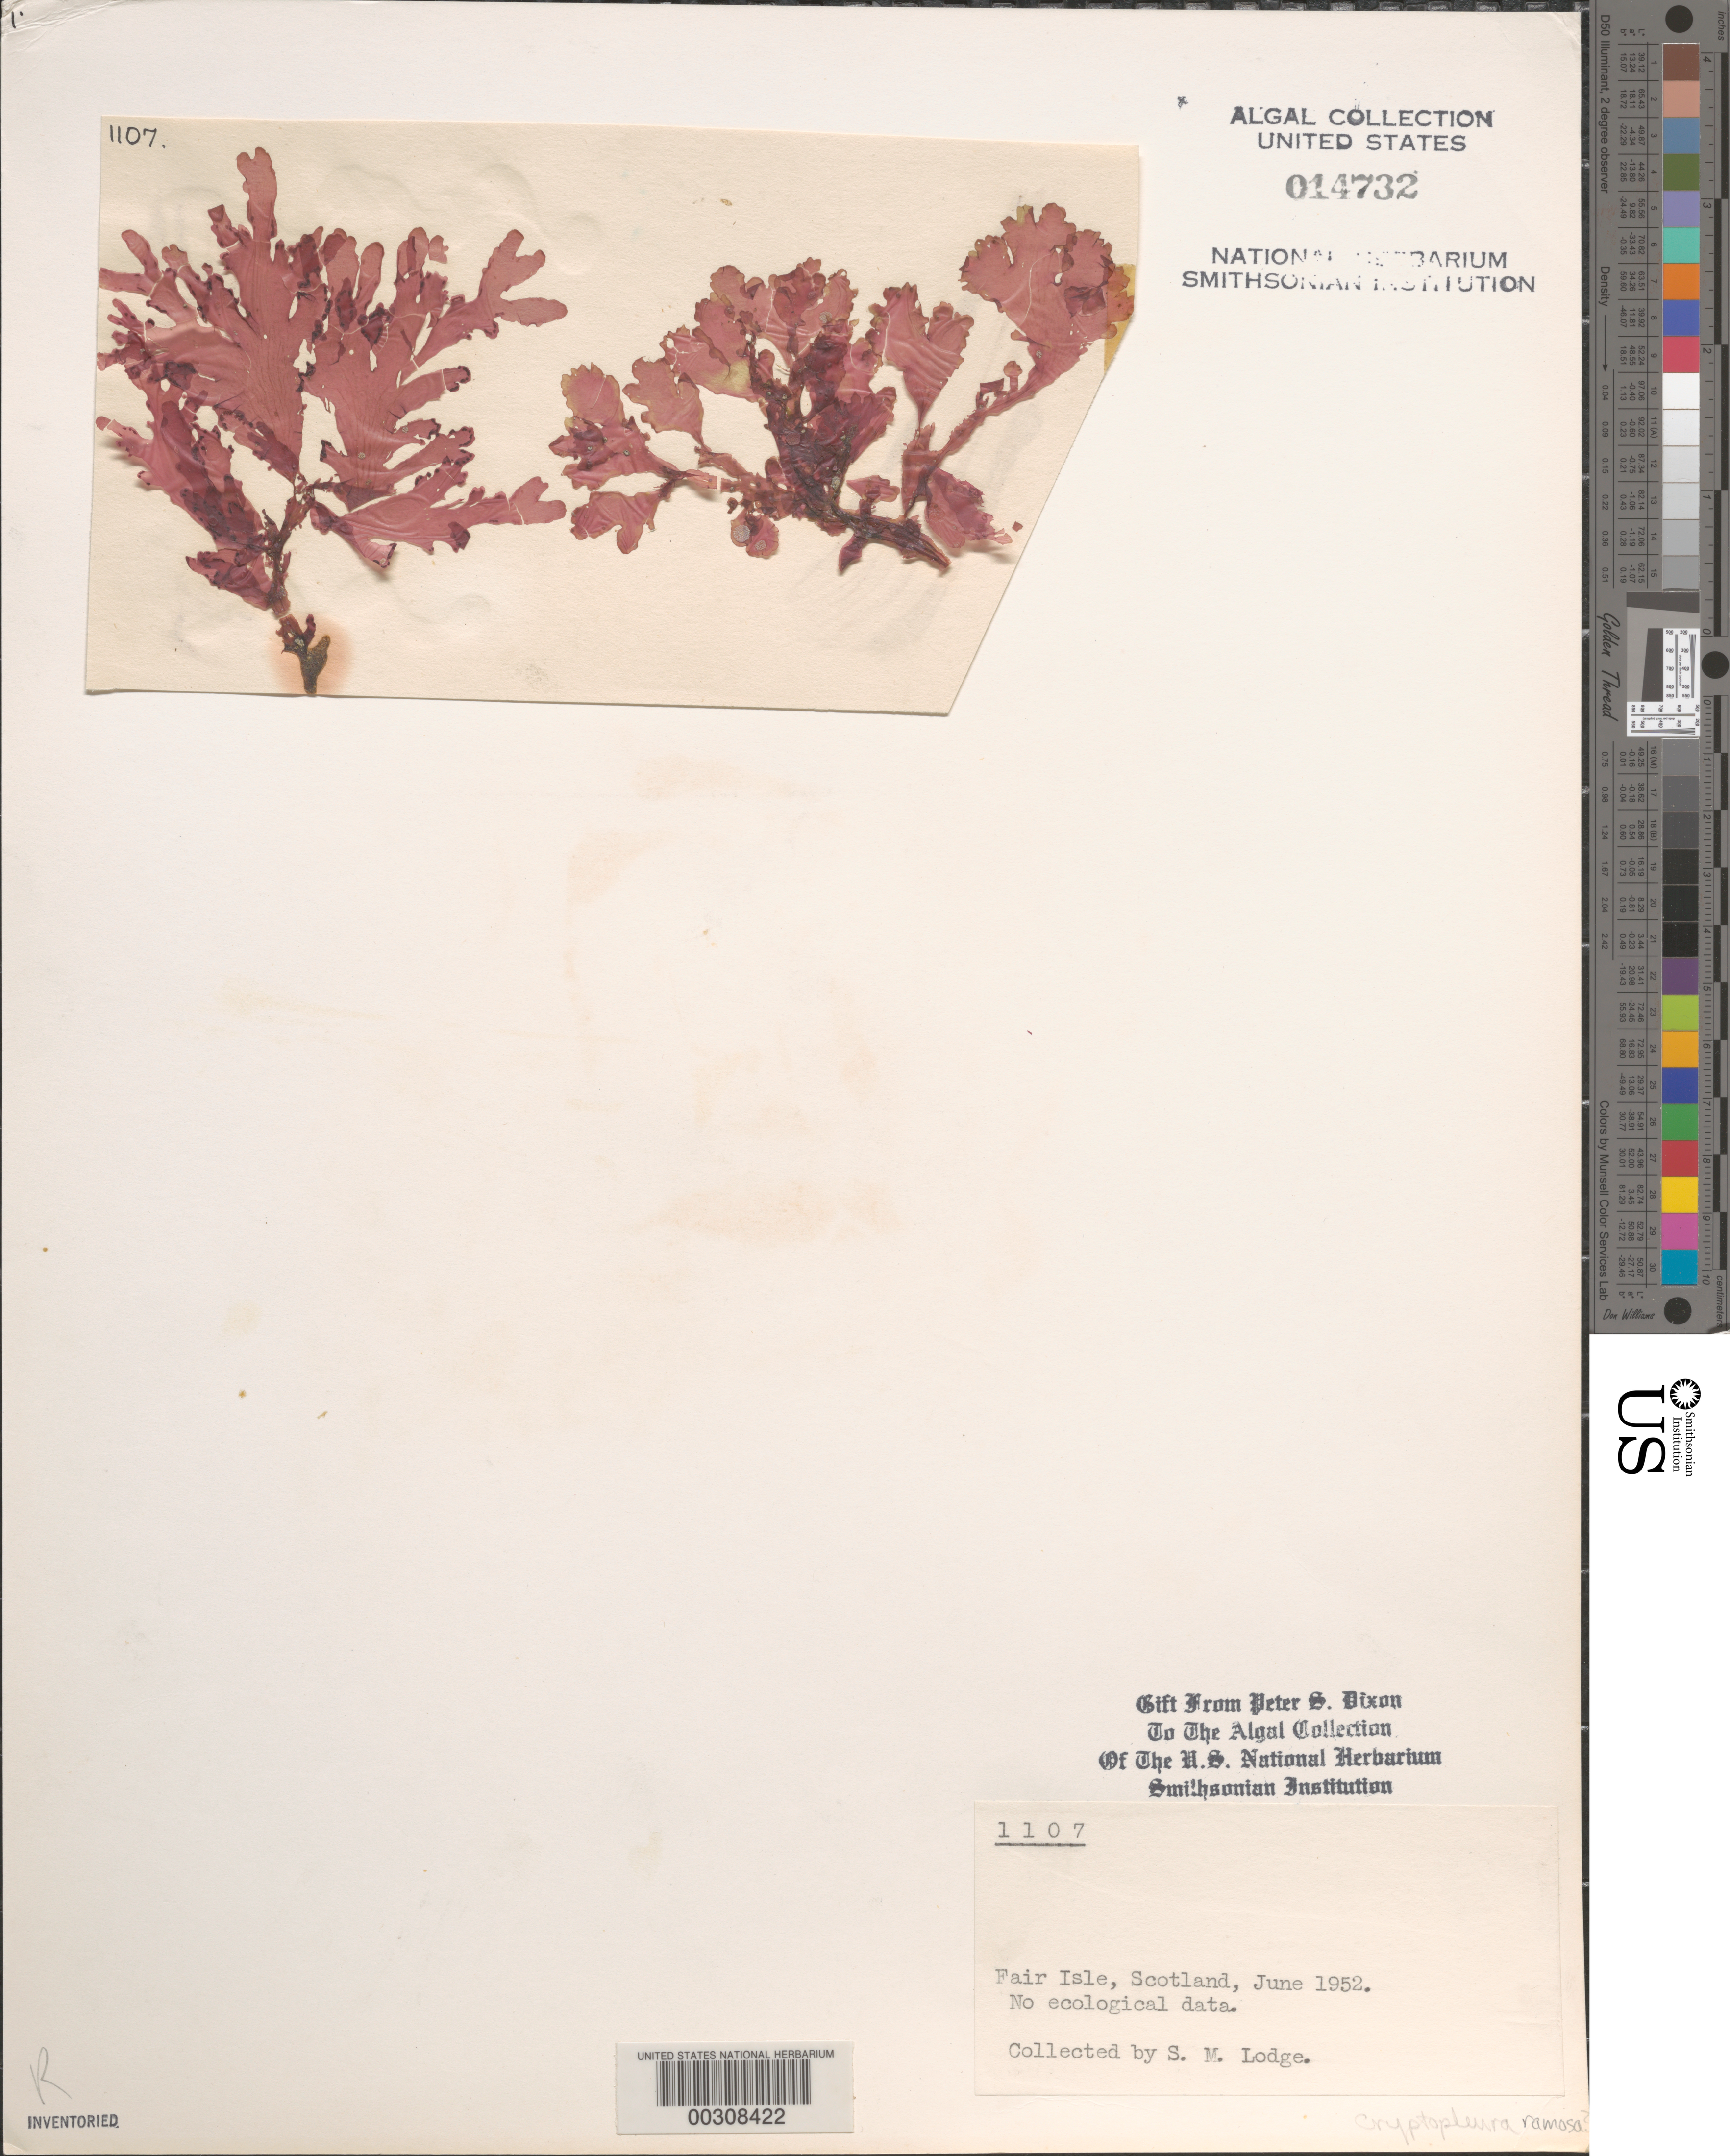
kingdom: Plantae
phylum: Rhodophyta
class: Florideophyceae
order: Ceramiales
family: Delesseriaceae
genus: Cryptopleura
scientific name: Cryptopleura ramosa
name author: (Huds.) L.M. Newton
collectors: S. Lodge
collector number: PSD 1107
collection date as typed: Jun 1952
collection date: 1952-06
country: United Kingdom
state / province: Scotland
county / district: Shetland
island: Fair Isle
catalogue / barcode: US 14732